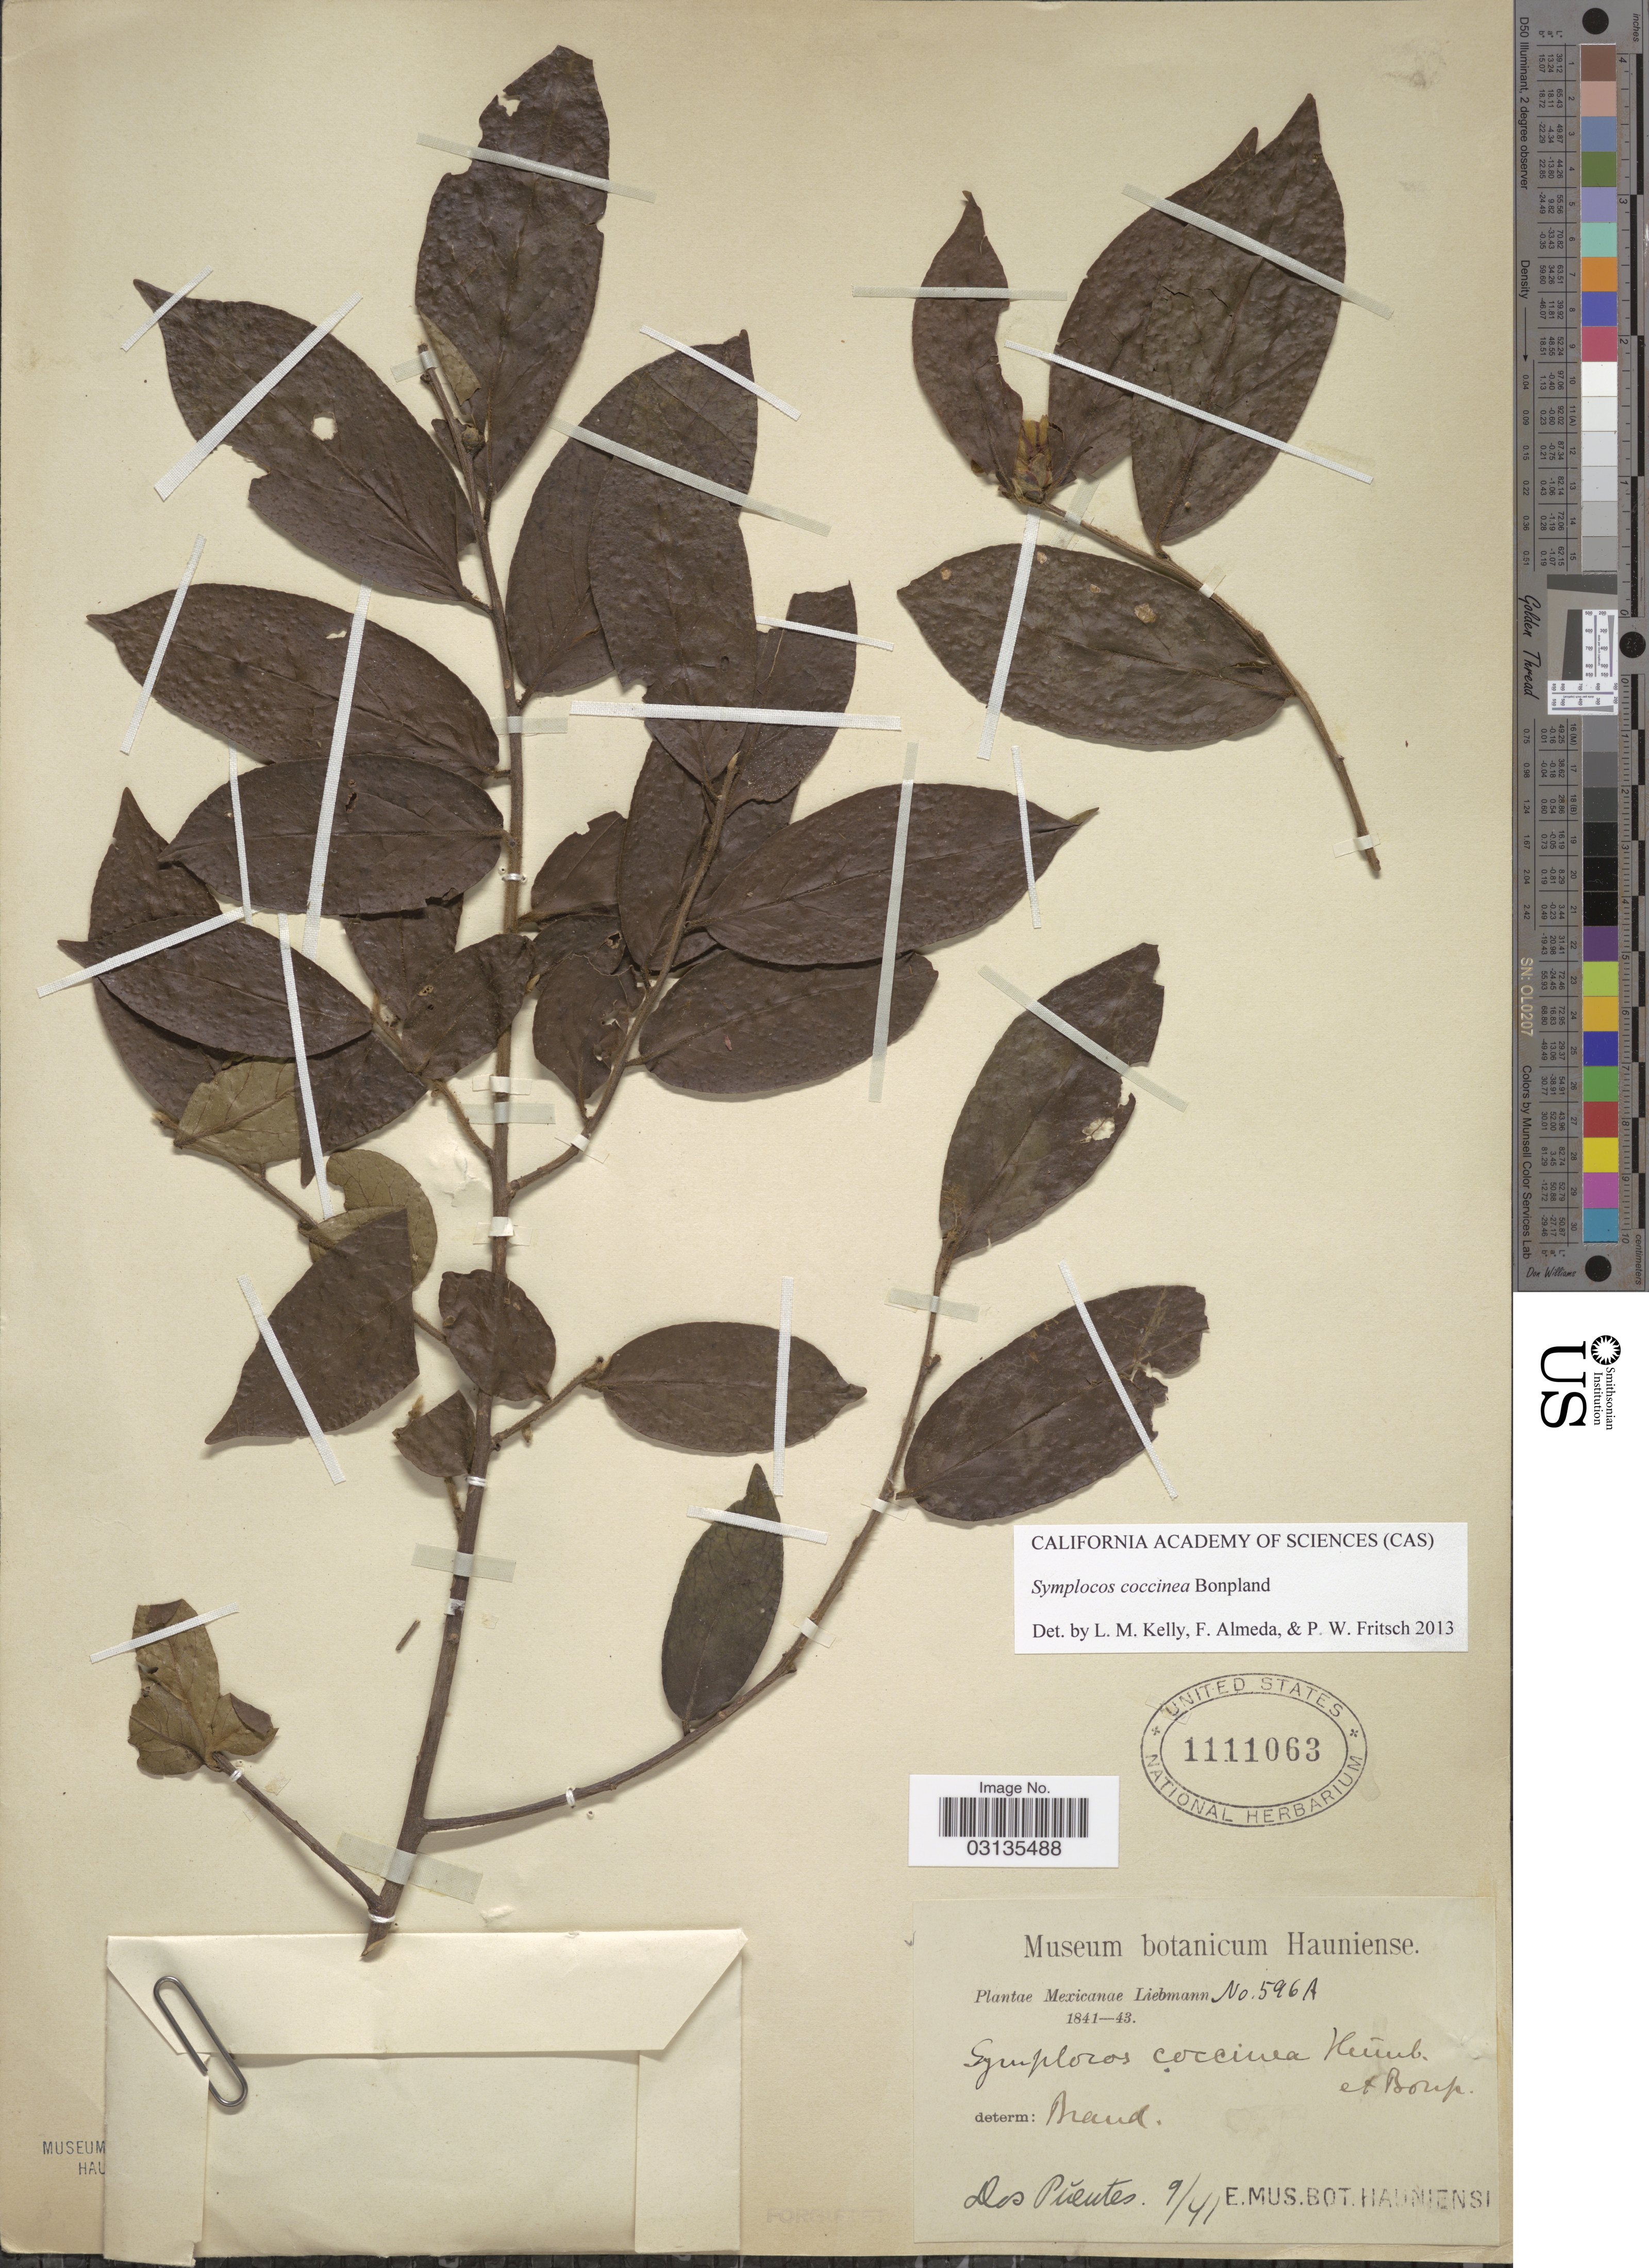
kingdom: Plantae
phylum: Tracheophyta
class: Magnoliopsida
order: Ericales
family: Symplocaceae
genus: Symplocos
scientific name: Symplocos coccinea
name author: Bonpl.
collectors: Liebmann, --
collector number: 596A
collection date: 1841-09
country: Mexico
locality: Dos Púentes.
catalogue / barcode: US 1111063